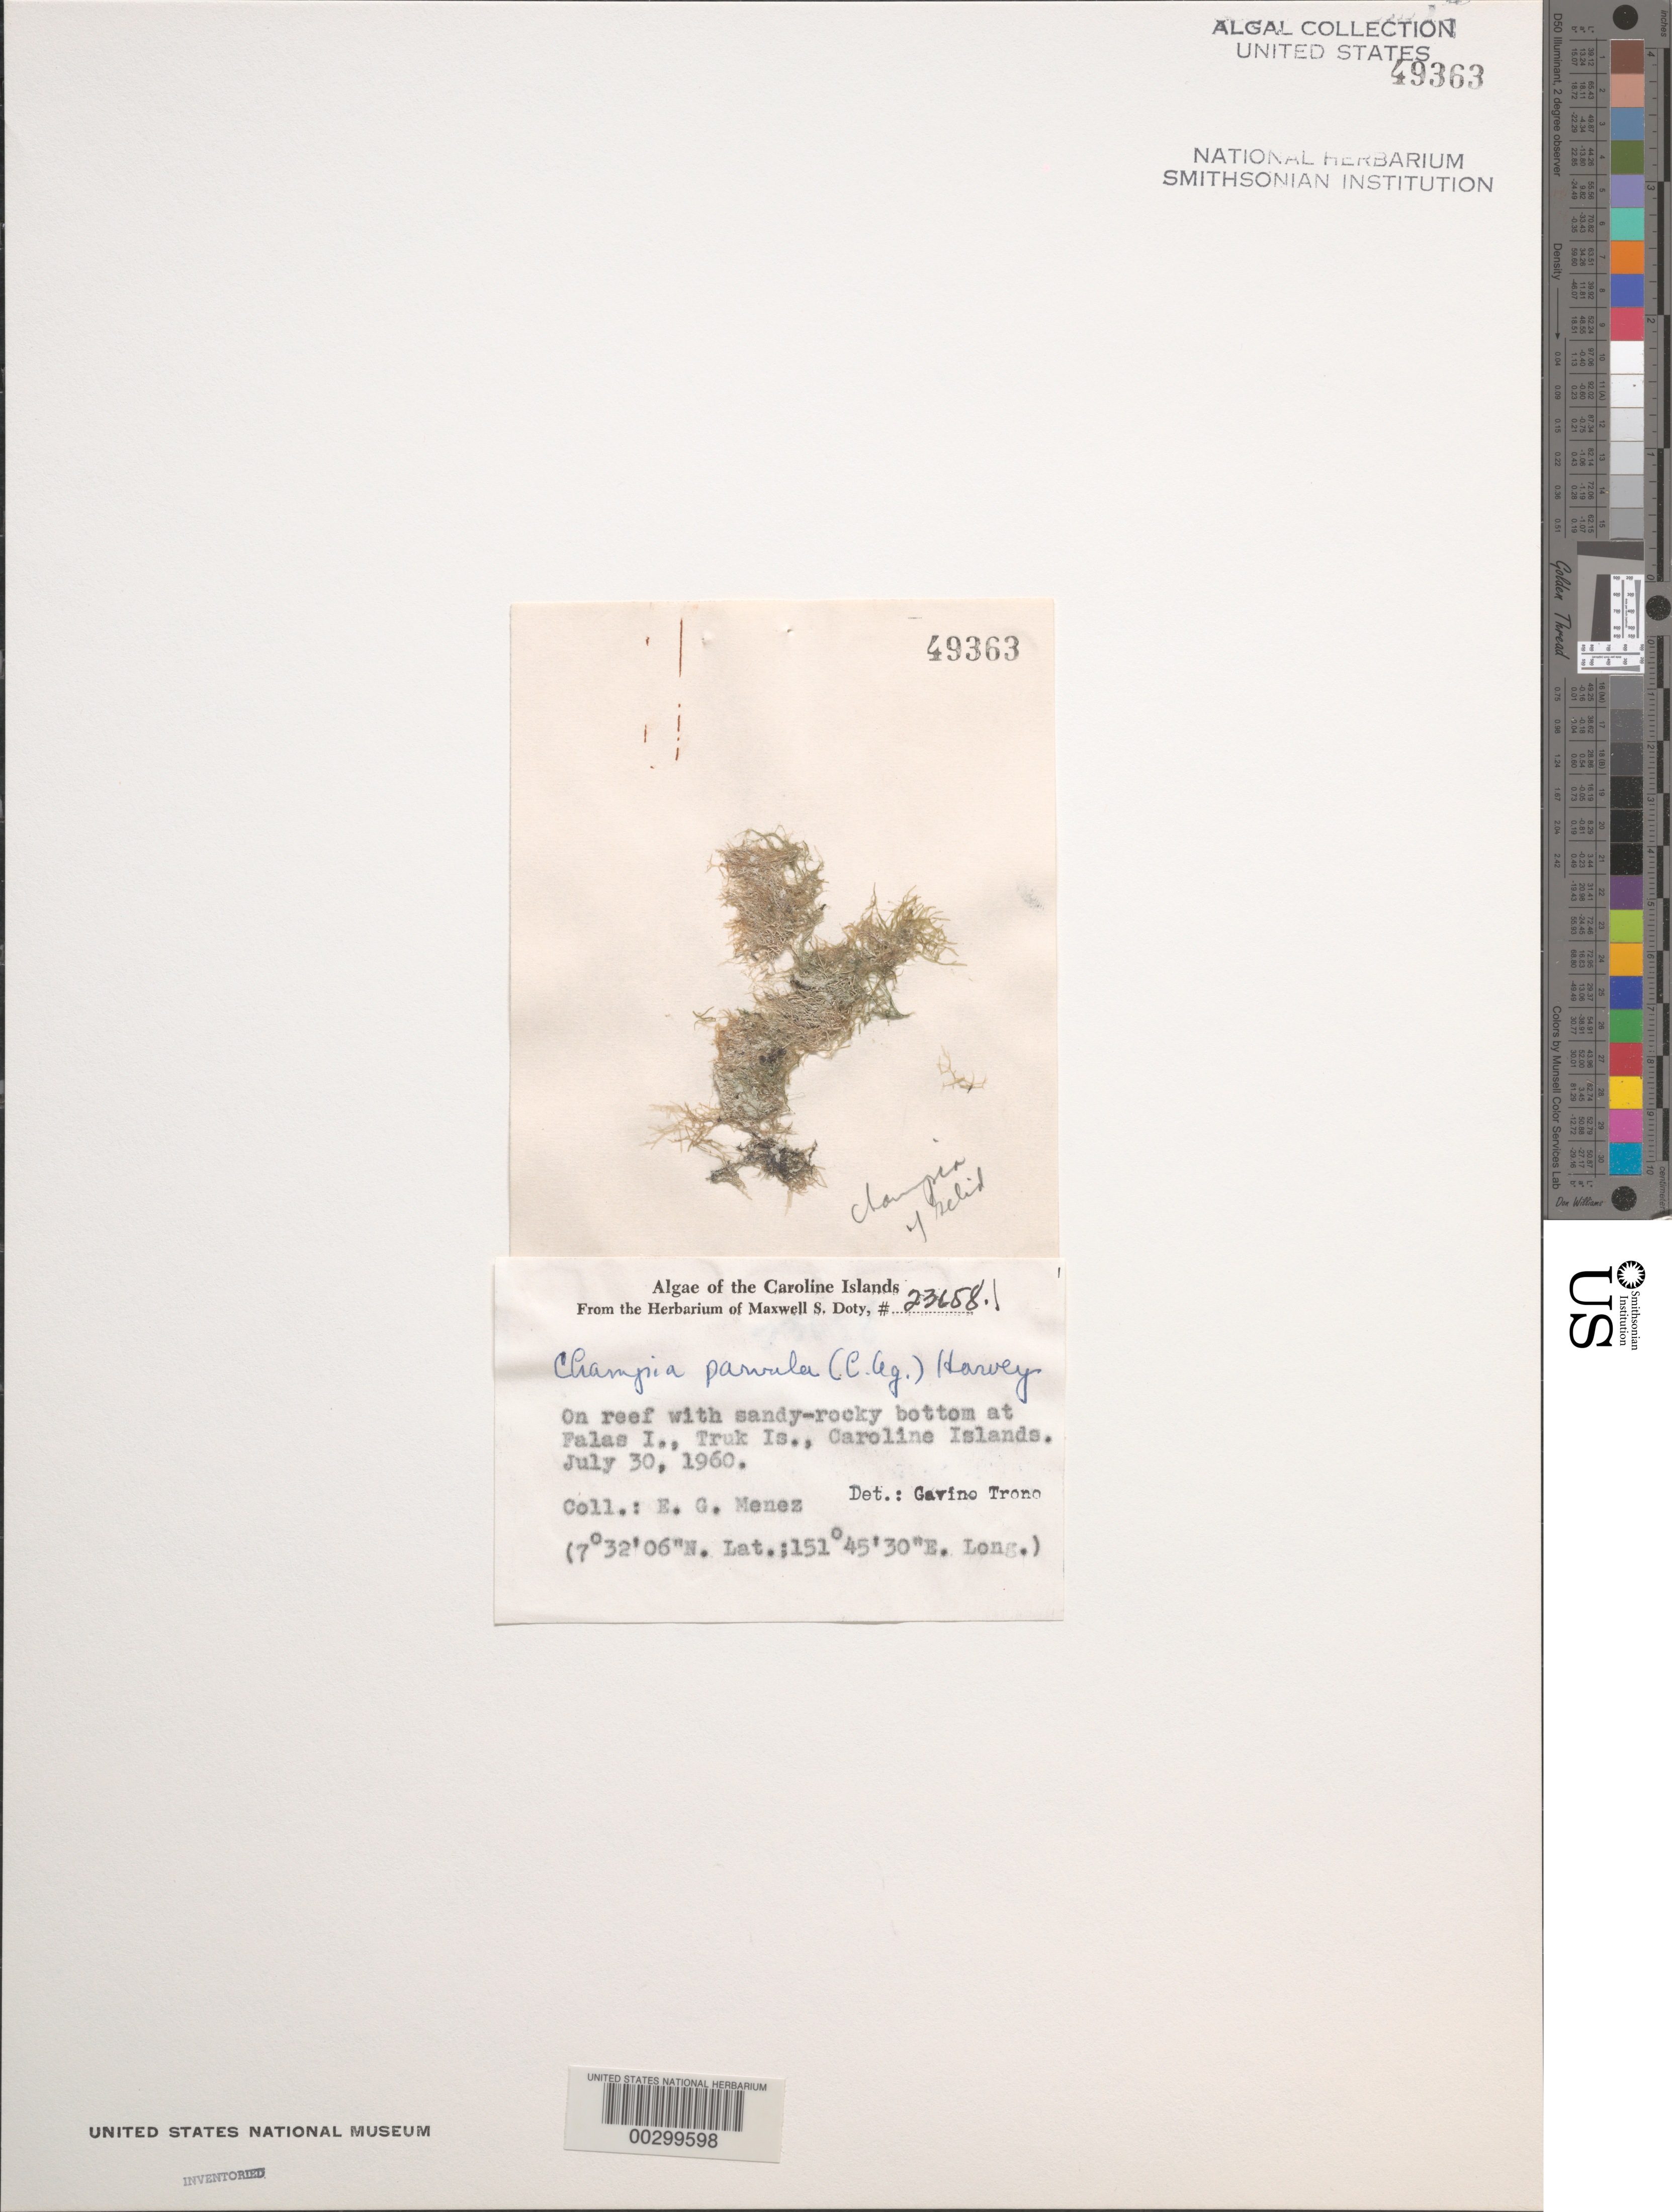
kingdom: Plantae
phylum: Rhodophyta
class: Florideophyceae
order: Rhodymeniales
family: Champiaceae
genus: Champia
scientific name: Champia parvula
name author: (C. Agardh) Harv.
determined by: Trono, Gavino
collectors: Meñez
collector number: MSD 23658.1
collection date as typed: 30 Jul 1960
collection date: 1960-07-30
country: Micronesia, Federated States of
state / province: Truk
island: Falas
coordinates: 7 32' 06" N, 151 45' 30" E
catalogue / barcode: US 49363